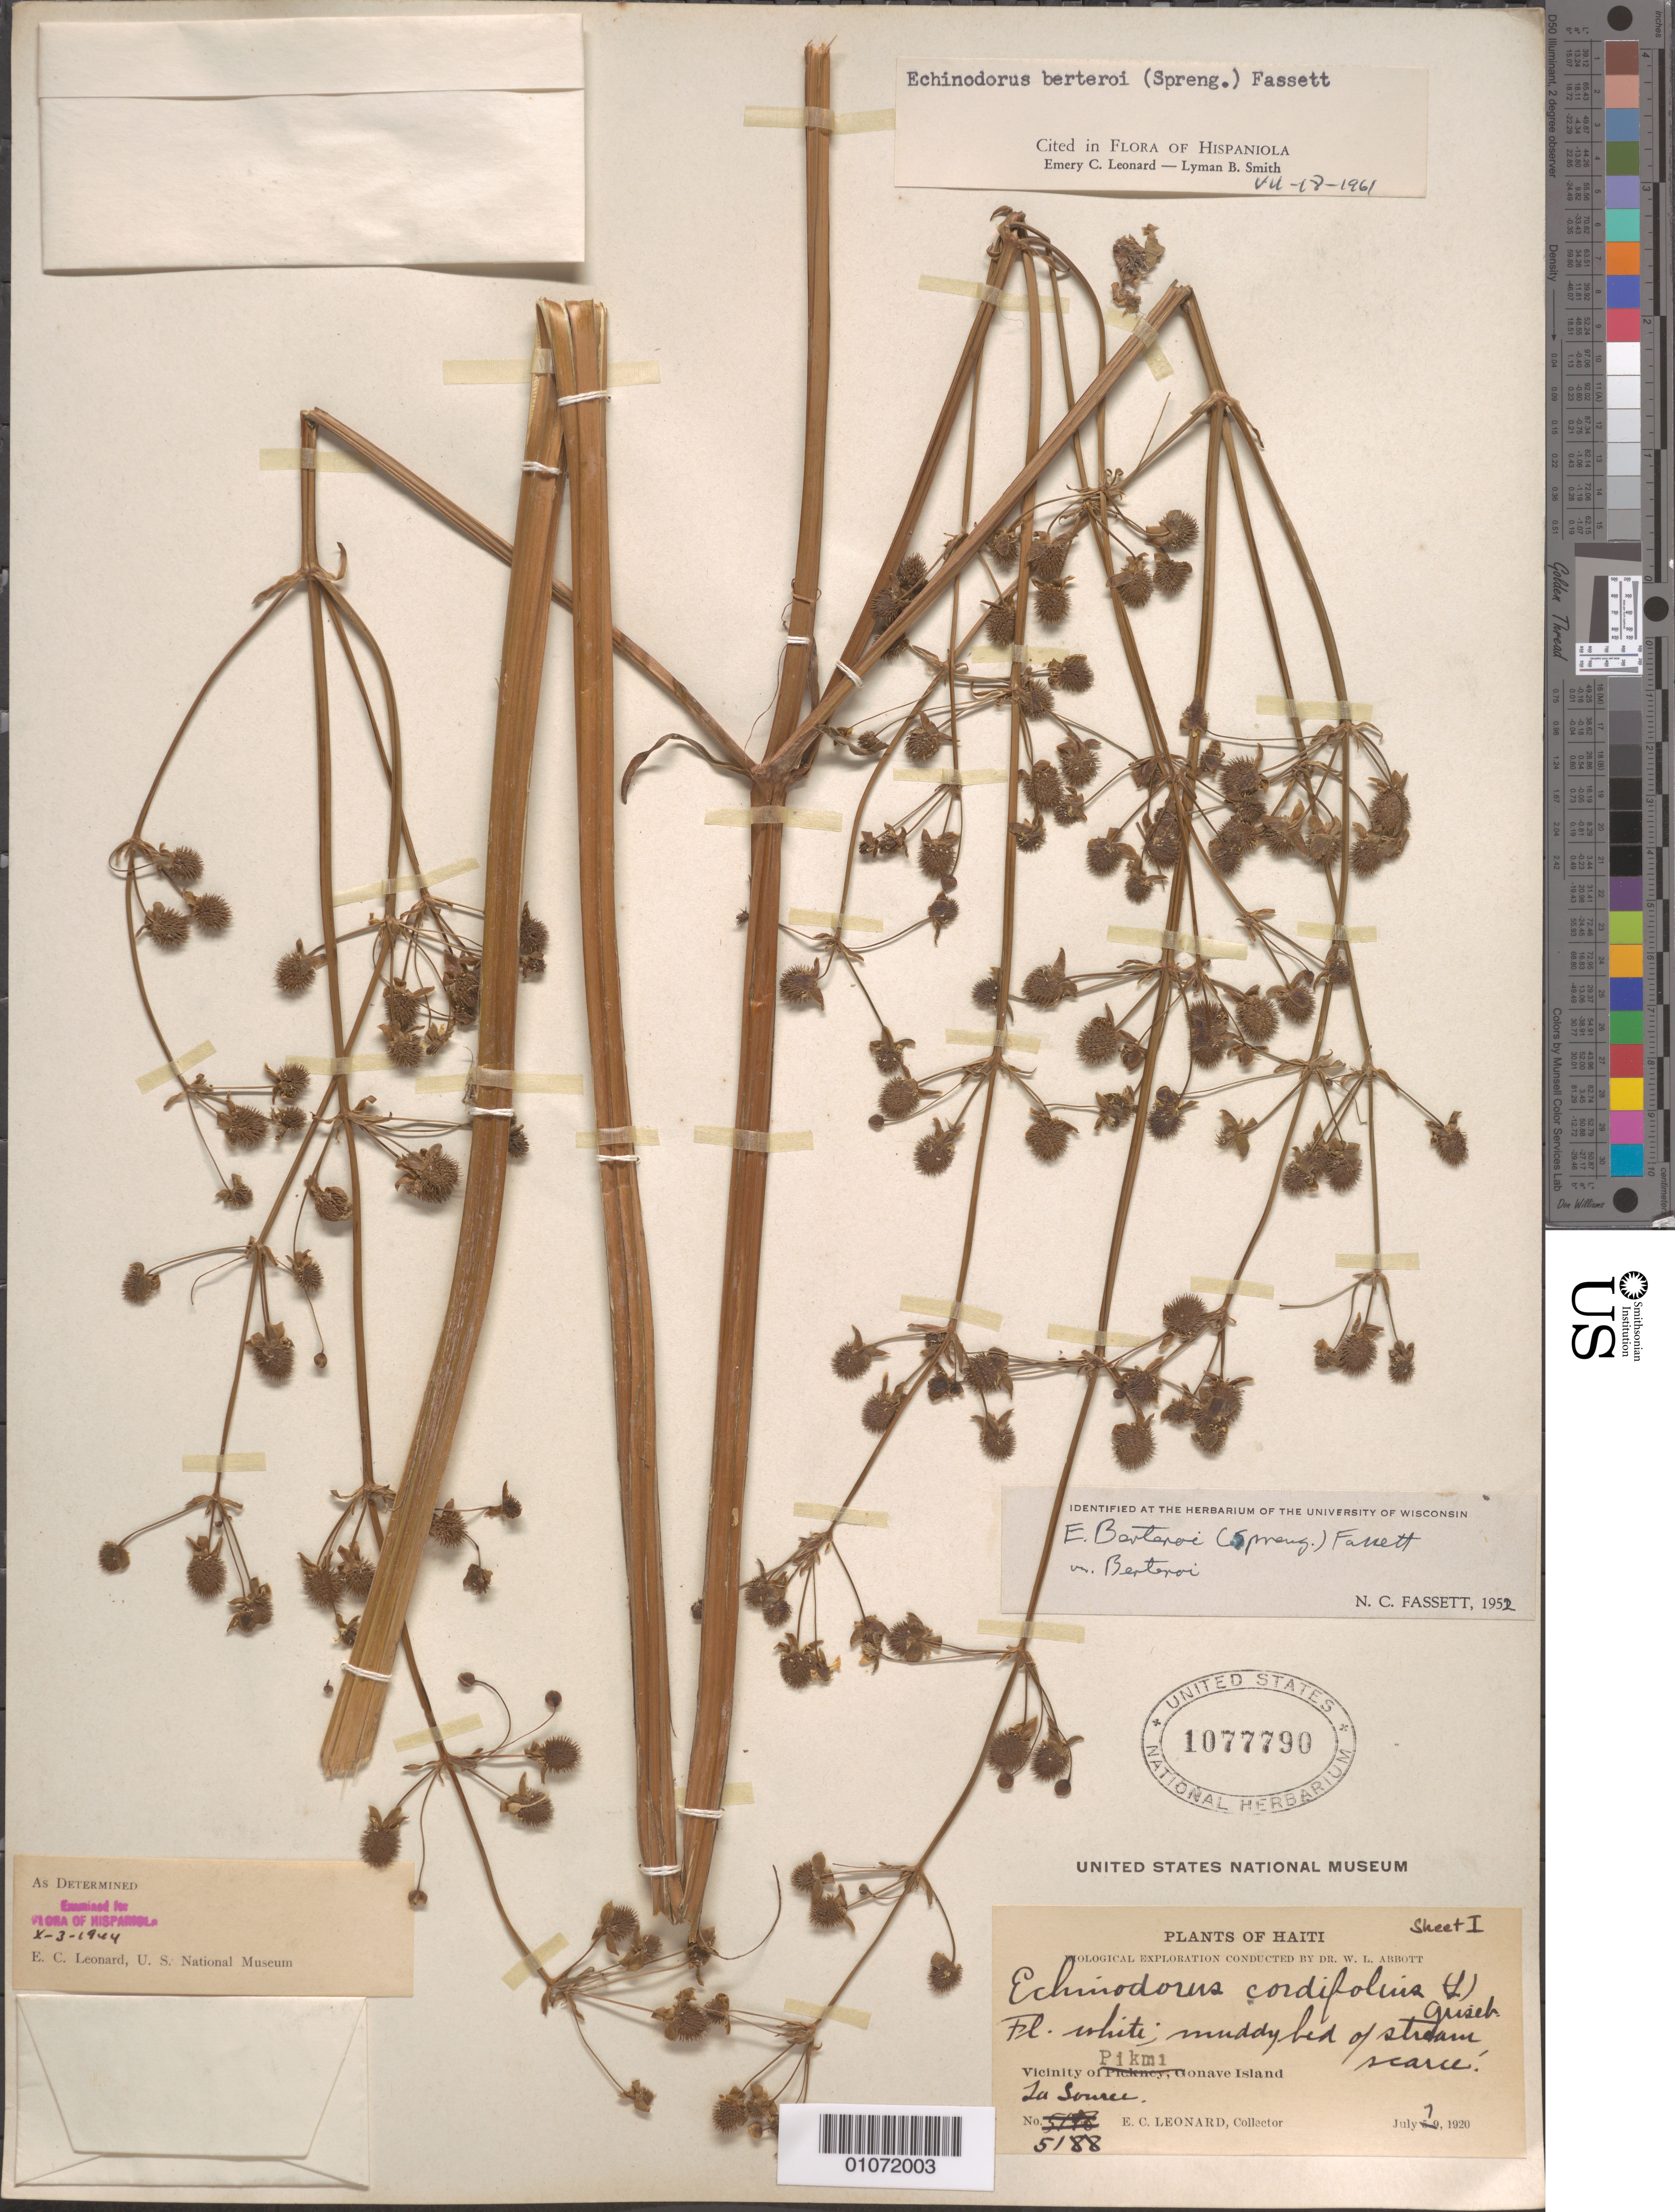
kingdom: Plantae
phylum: Tracheophyta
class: Liliopsida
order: Alismatales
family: Alismataceae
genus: Echinodorus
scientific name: Echinodorus berteroi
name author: (Spreng.) Fassett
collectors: E. C. Leonard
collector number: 5188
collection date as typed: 07 Jul 1920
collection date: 1920-07-07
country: Haiti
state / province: Óuest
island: Île de la Gonâve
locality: Vicinity of Pikmi, Genova Island. Fl. whiti, muddy sea of stream.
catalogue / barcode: US 1077790